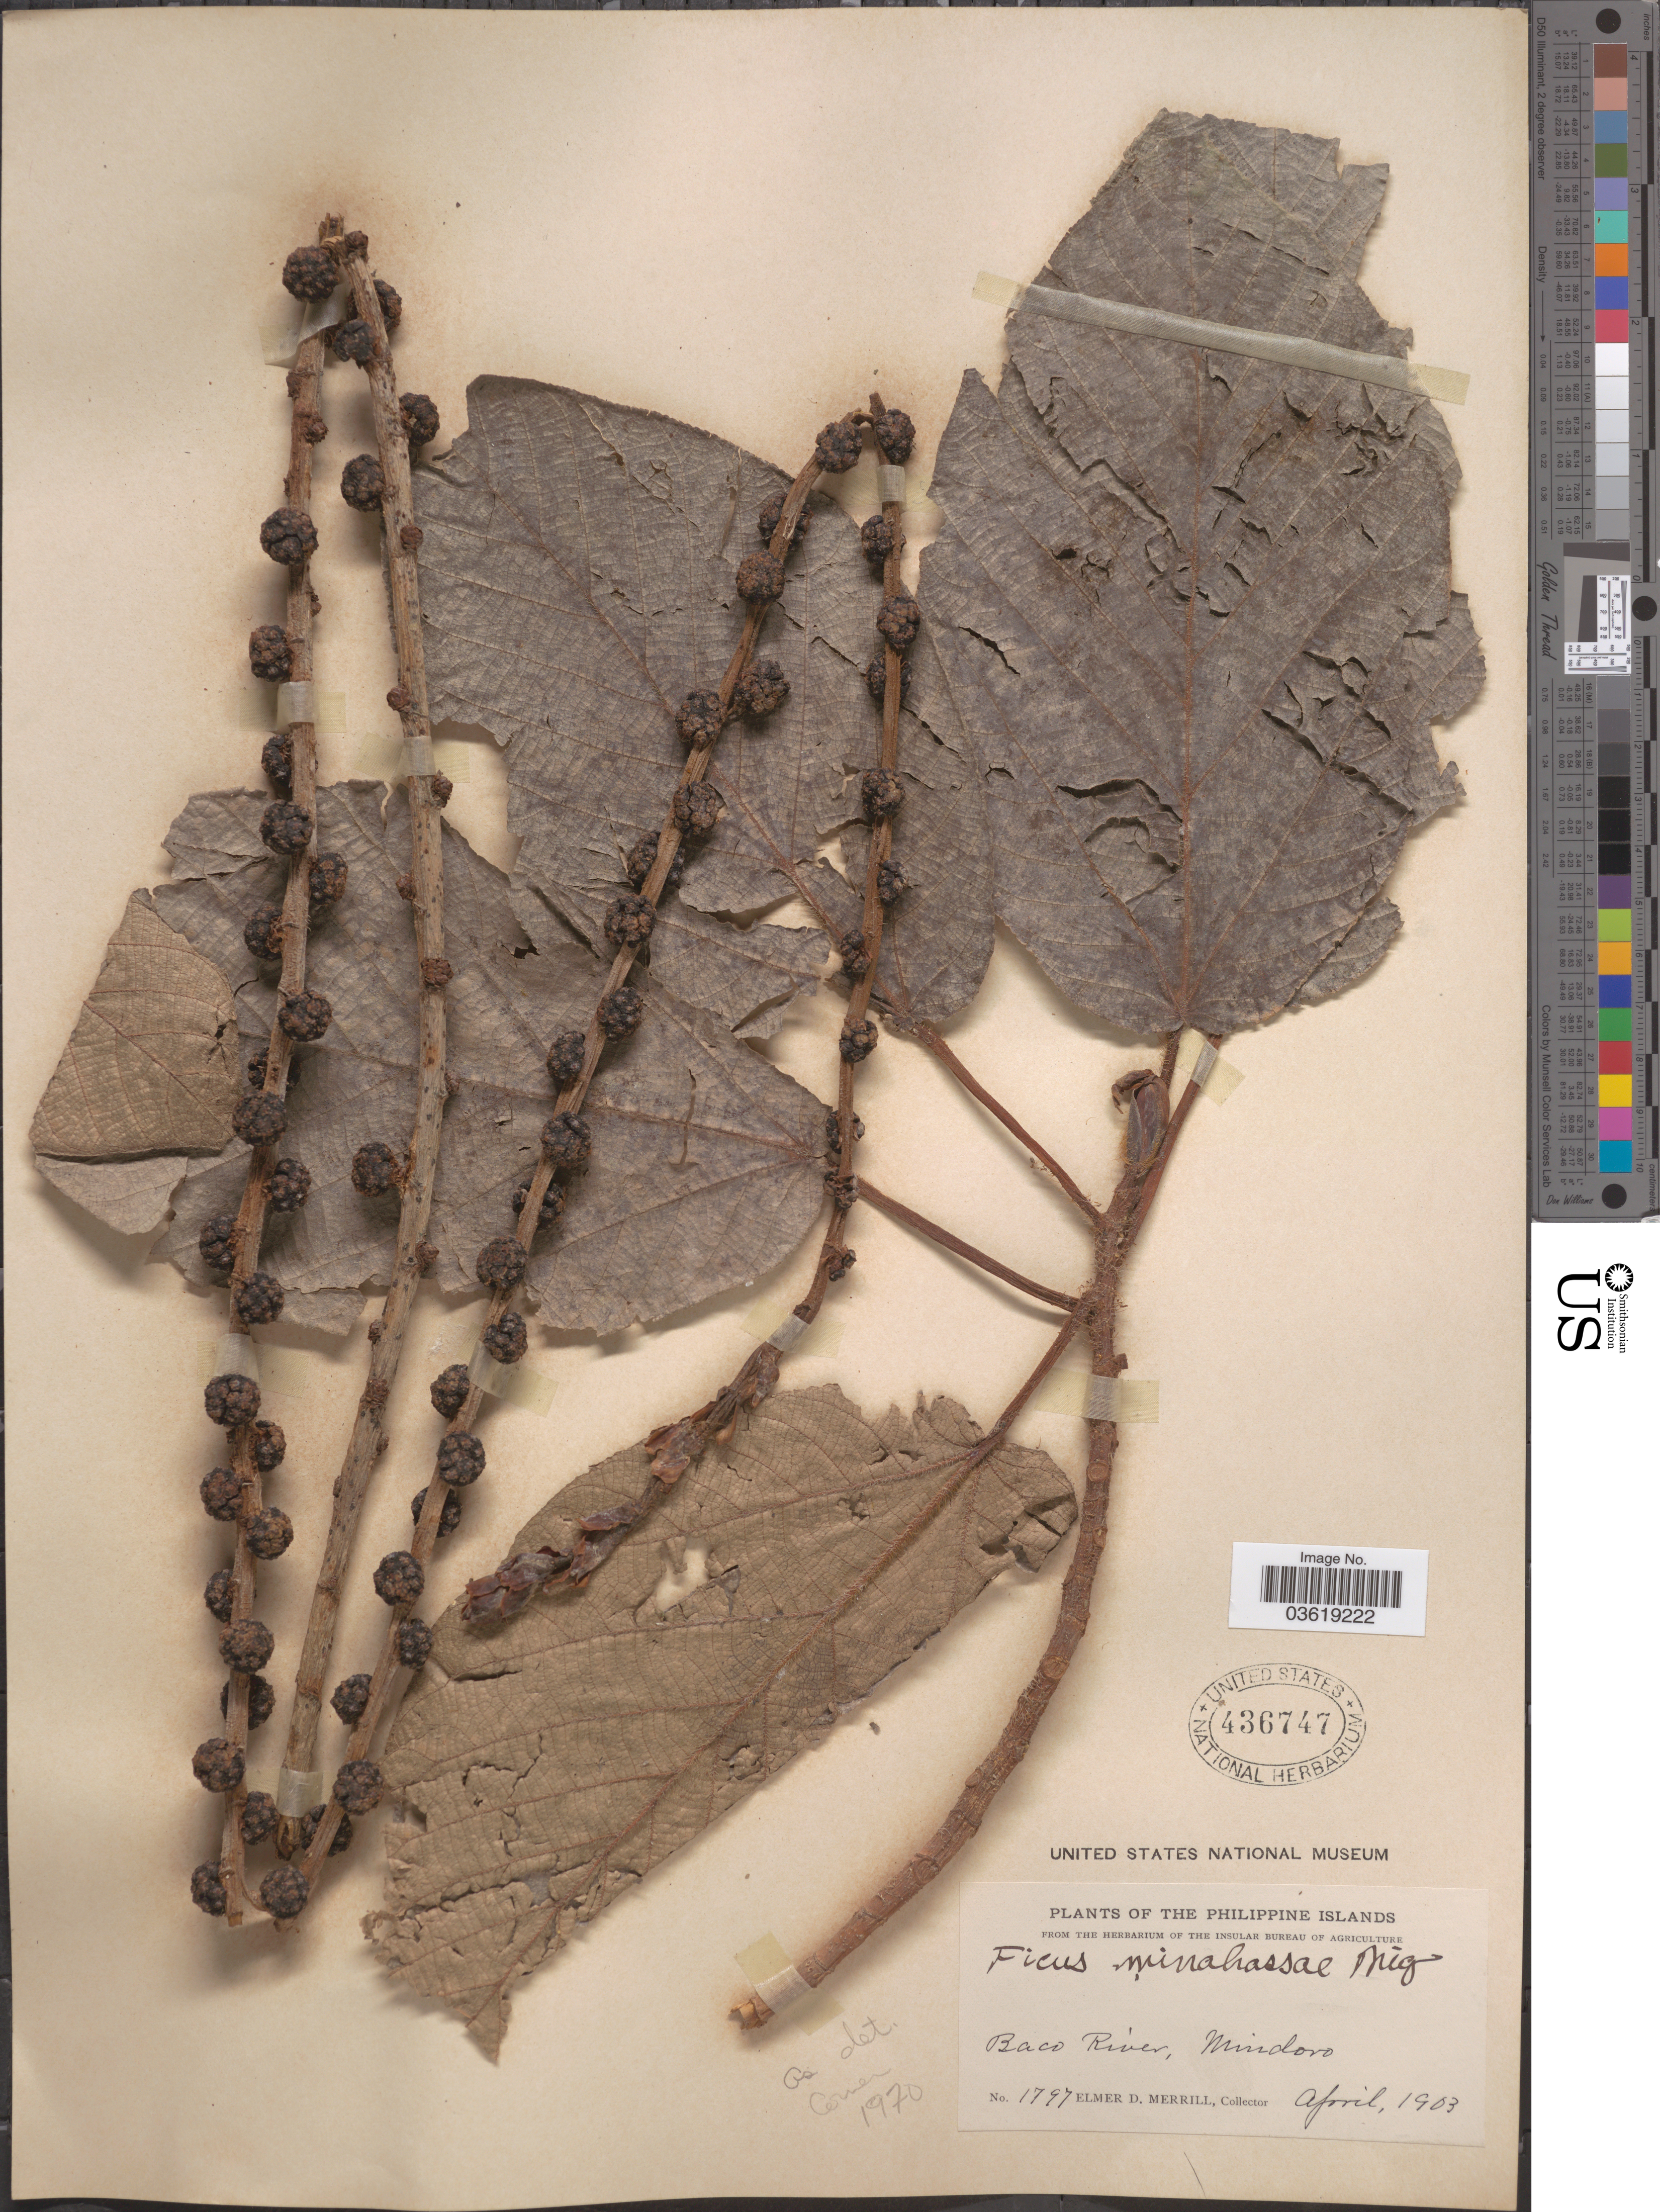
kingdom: Plantae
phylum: Tracheophyta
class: Magnoliopsida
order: Rosales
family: Moraceae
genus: Ficus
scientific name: Ficus minahassae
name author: Miq.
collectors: E. D. Merrill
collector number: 1797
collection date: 1903-04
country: Philippines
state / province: Mimaropa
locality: The Philippine Islands. Baco River, Mindoro.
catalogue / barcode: US 436747